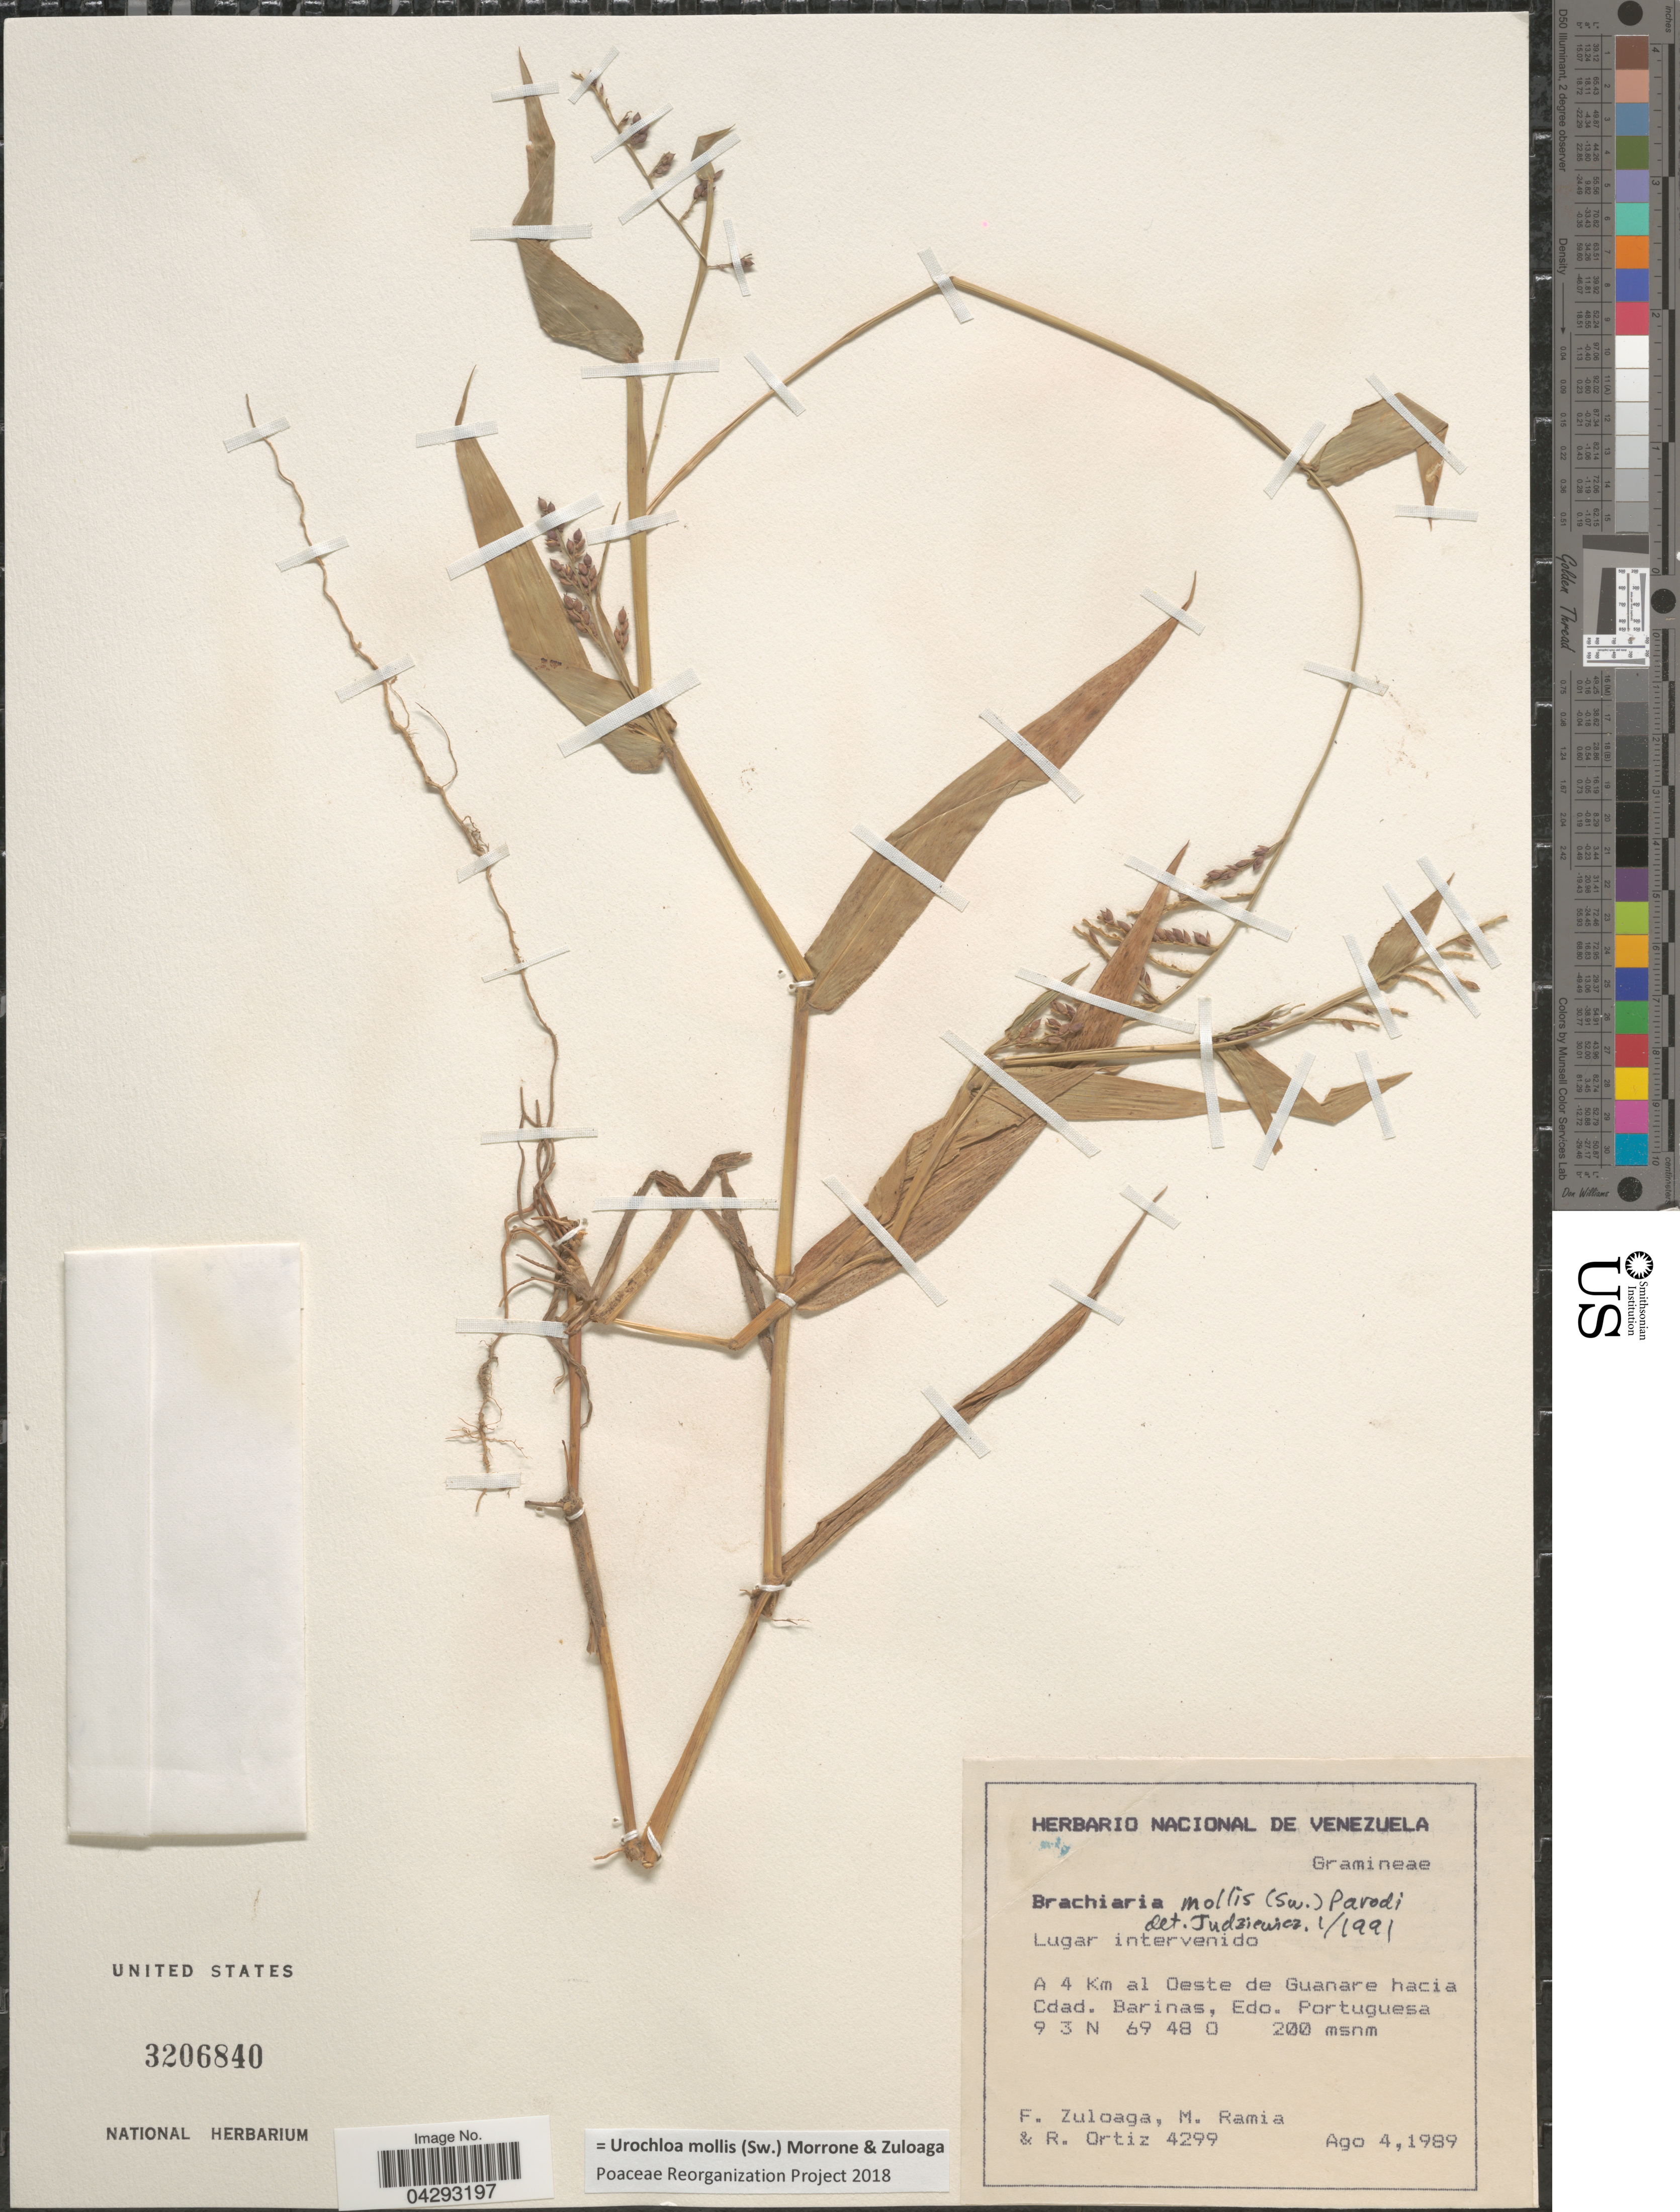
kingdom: Plantae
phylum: Tracheophyta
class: Liliopsida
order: Poales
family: Poaceae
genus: Urochloa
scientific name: Urochloa mollis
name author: (Sw.) Morrone & Zuloaga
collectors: F. Zuloaga, M. Ramia & R. Ortiz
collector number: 4299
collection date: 1989-08-04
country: Venezuela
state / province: Portuguesa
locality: A 4 Km al Oeste de Guanare hacia Cdad. Barinas, Edo. Portuguesa.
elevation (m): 200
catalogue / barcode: US 3206840